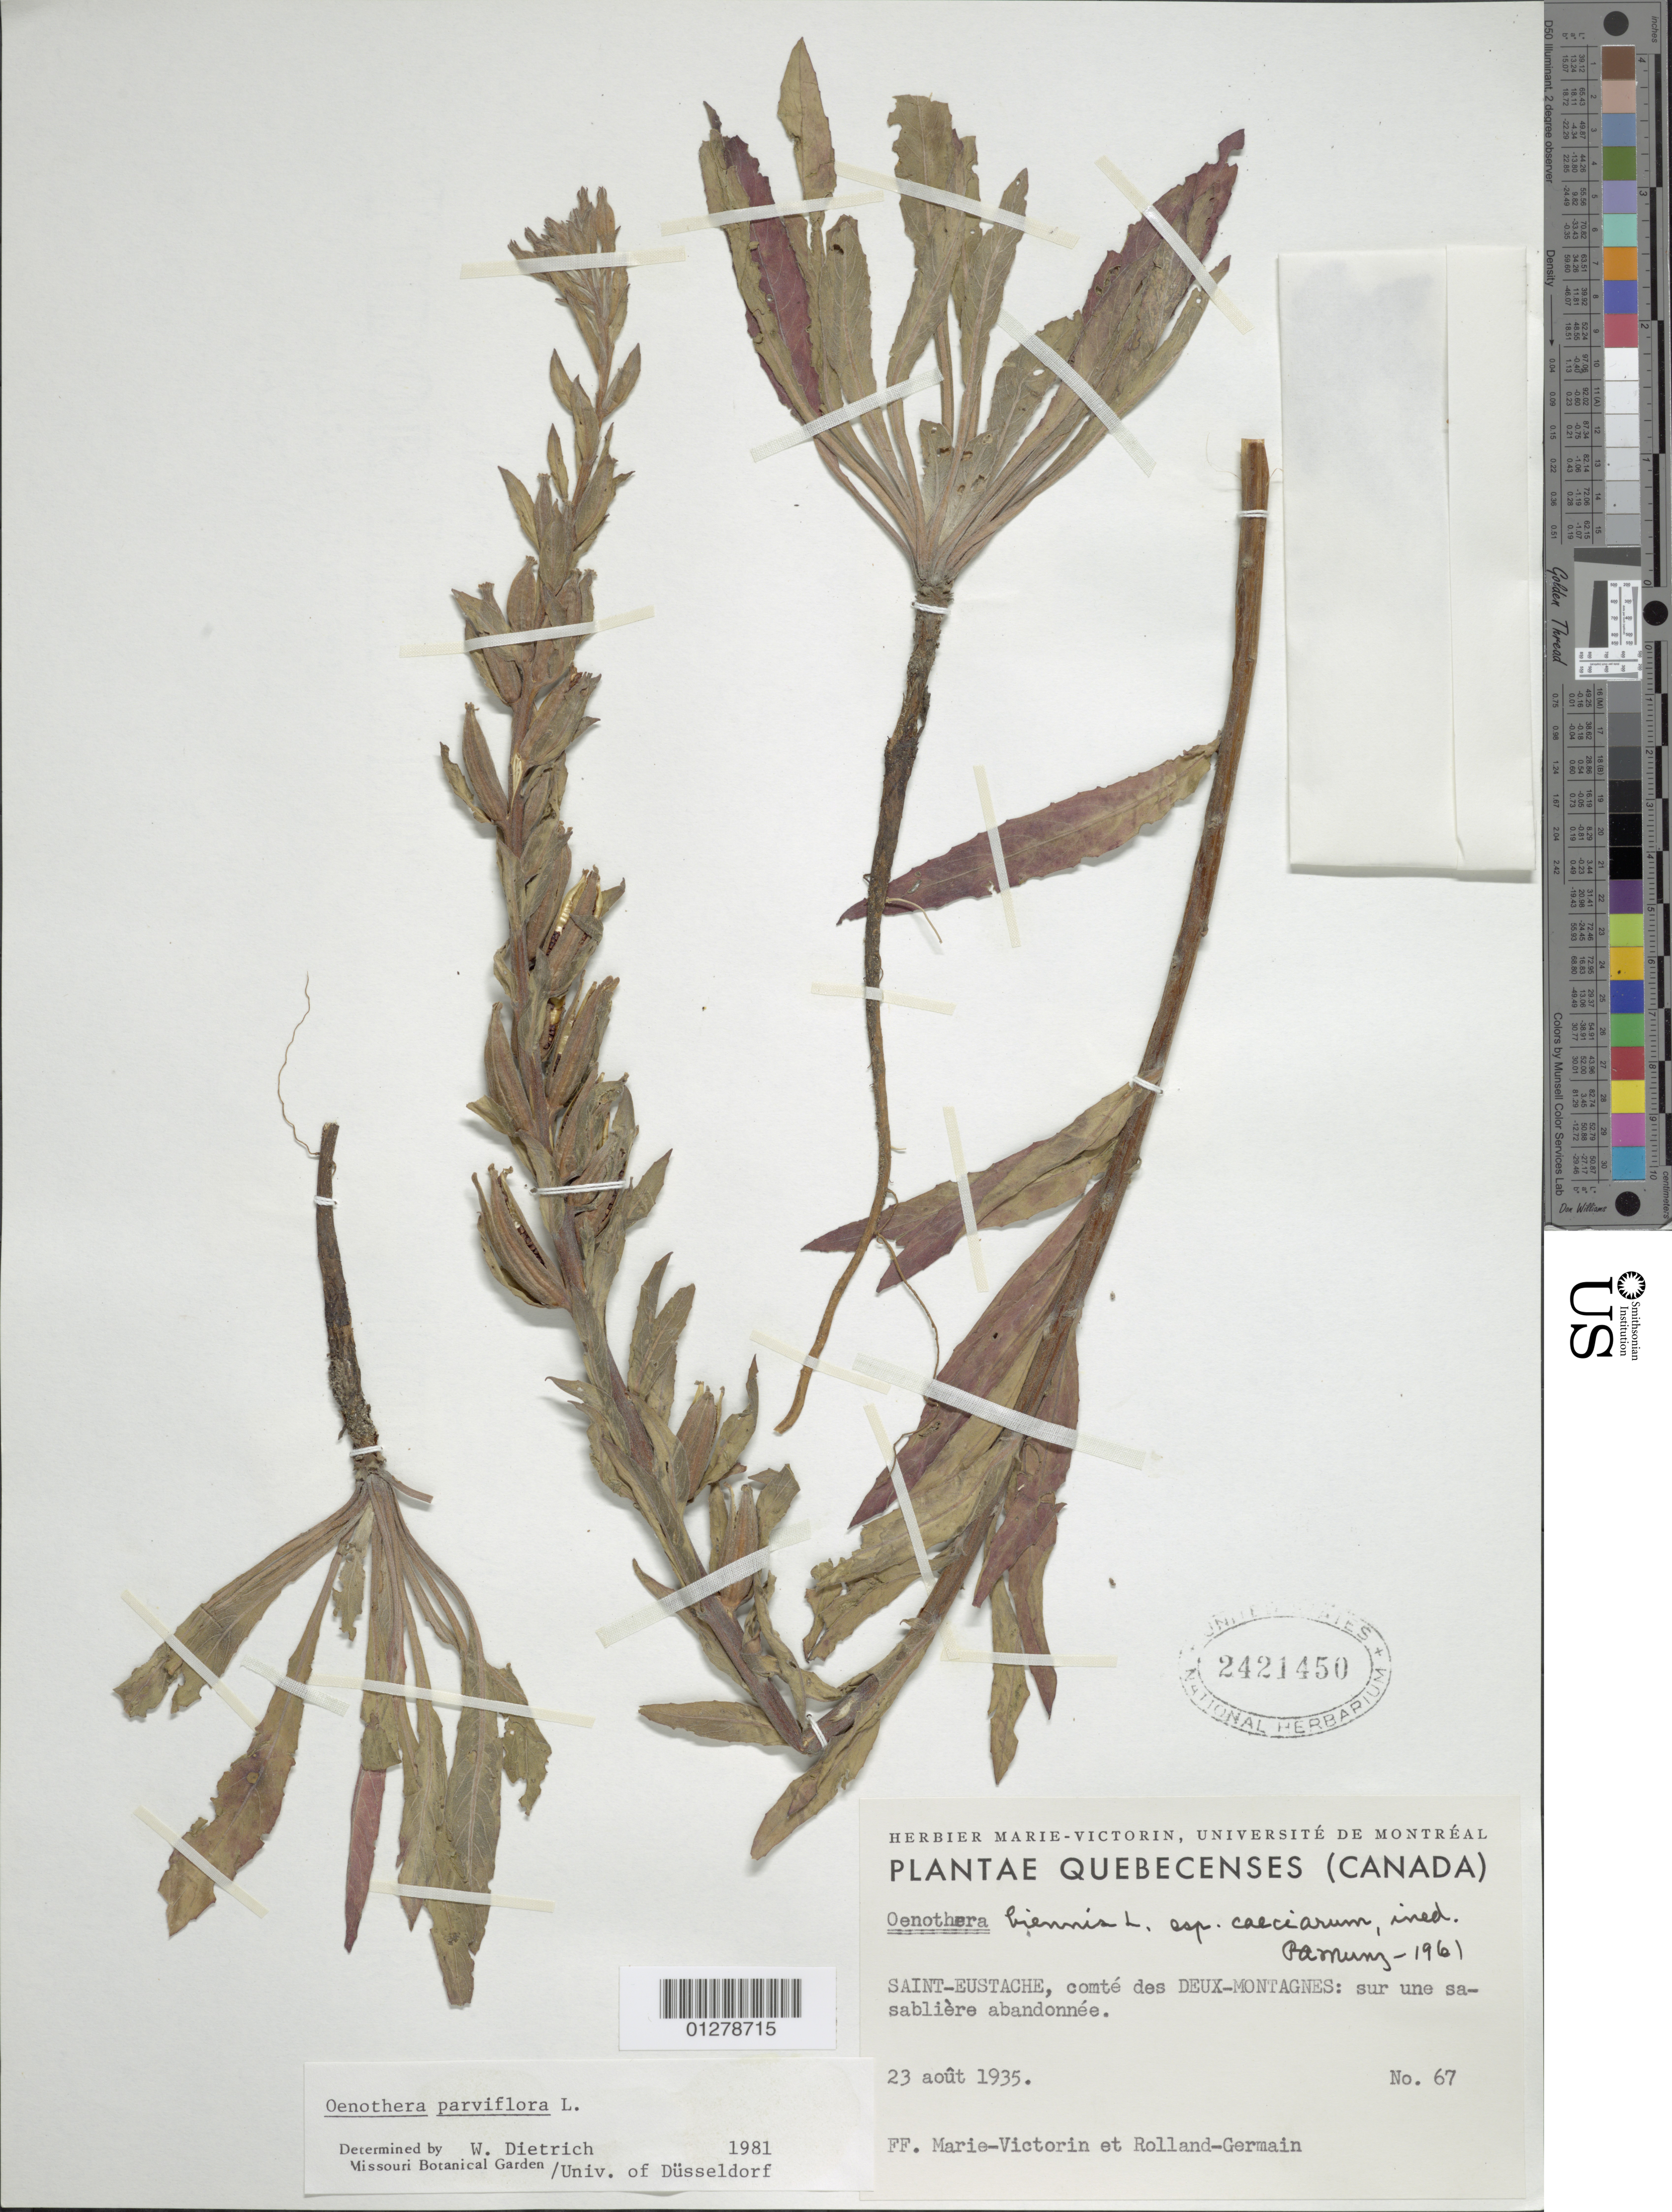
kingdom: Plantae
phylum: Tracheophyta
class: Magnoliopsida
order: Myrtales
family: Onagraceae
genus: Oenothera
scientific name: Oenothera parviflora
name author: L.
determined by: Dietrich, W.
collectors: Fr. Marie-Victorin & Rolland-Germain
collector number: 67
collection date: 1935-08-23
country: Canada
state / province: Quebec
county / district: Deux-Montagnes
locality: St. Eustache, comte des Deux-Montagnes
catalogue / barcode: US 2421450